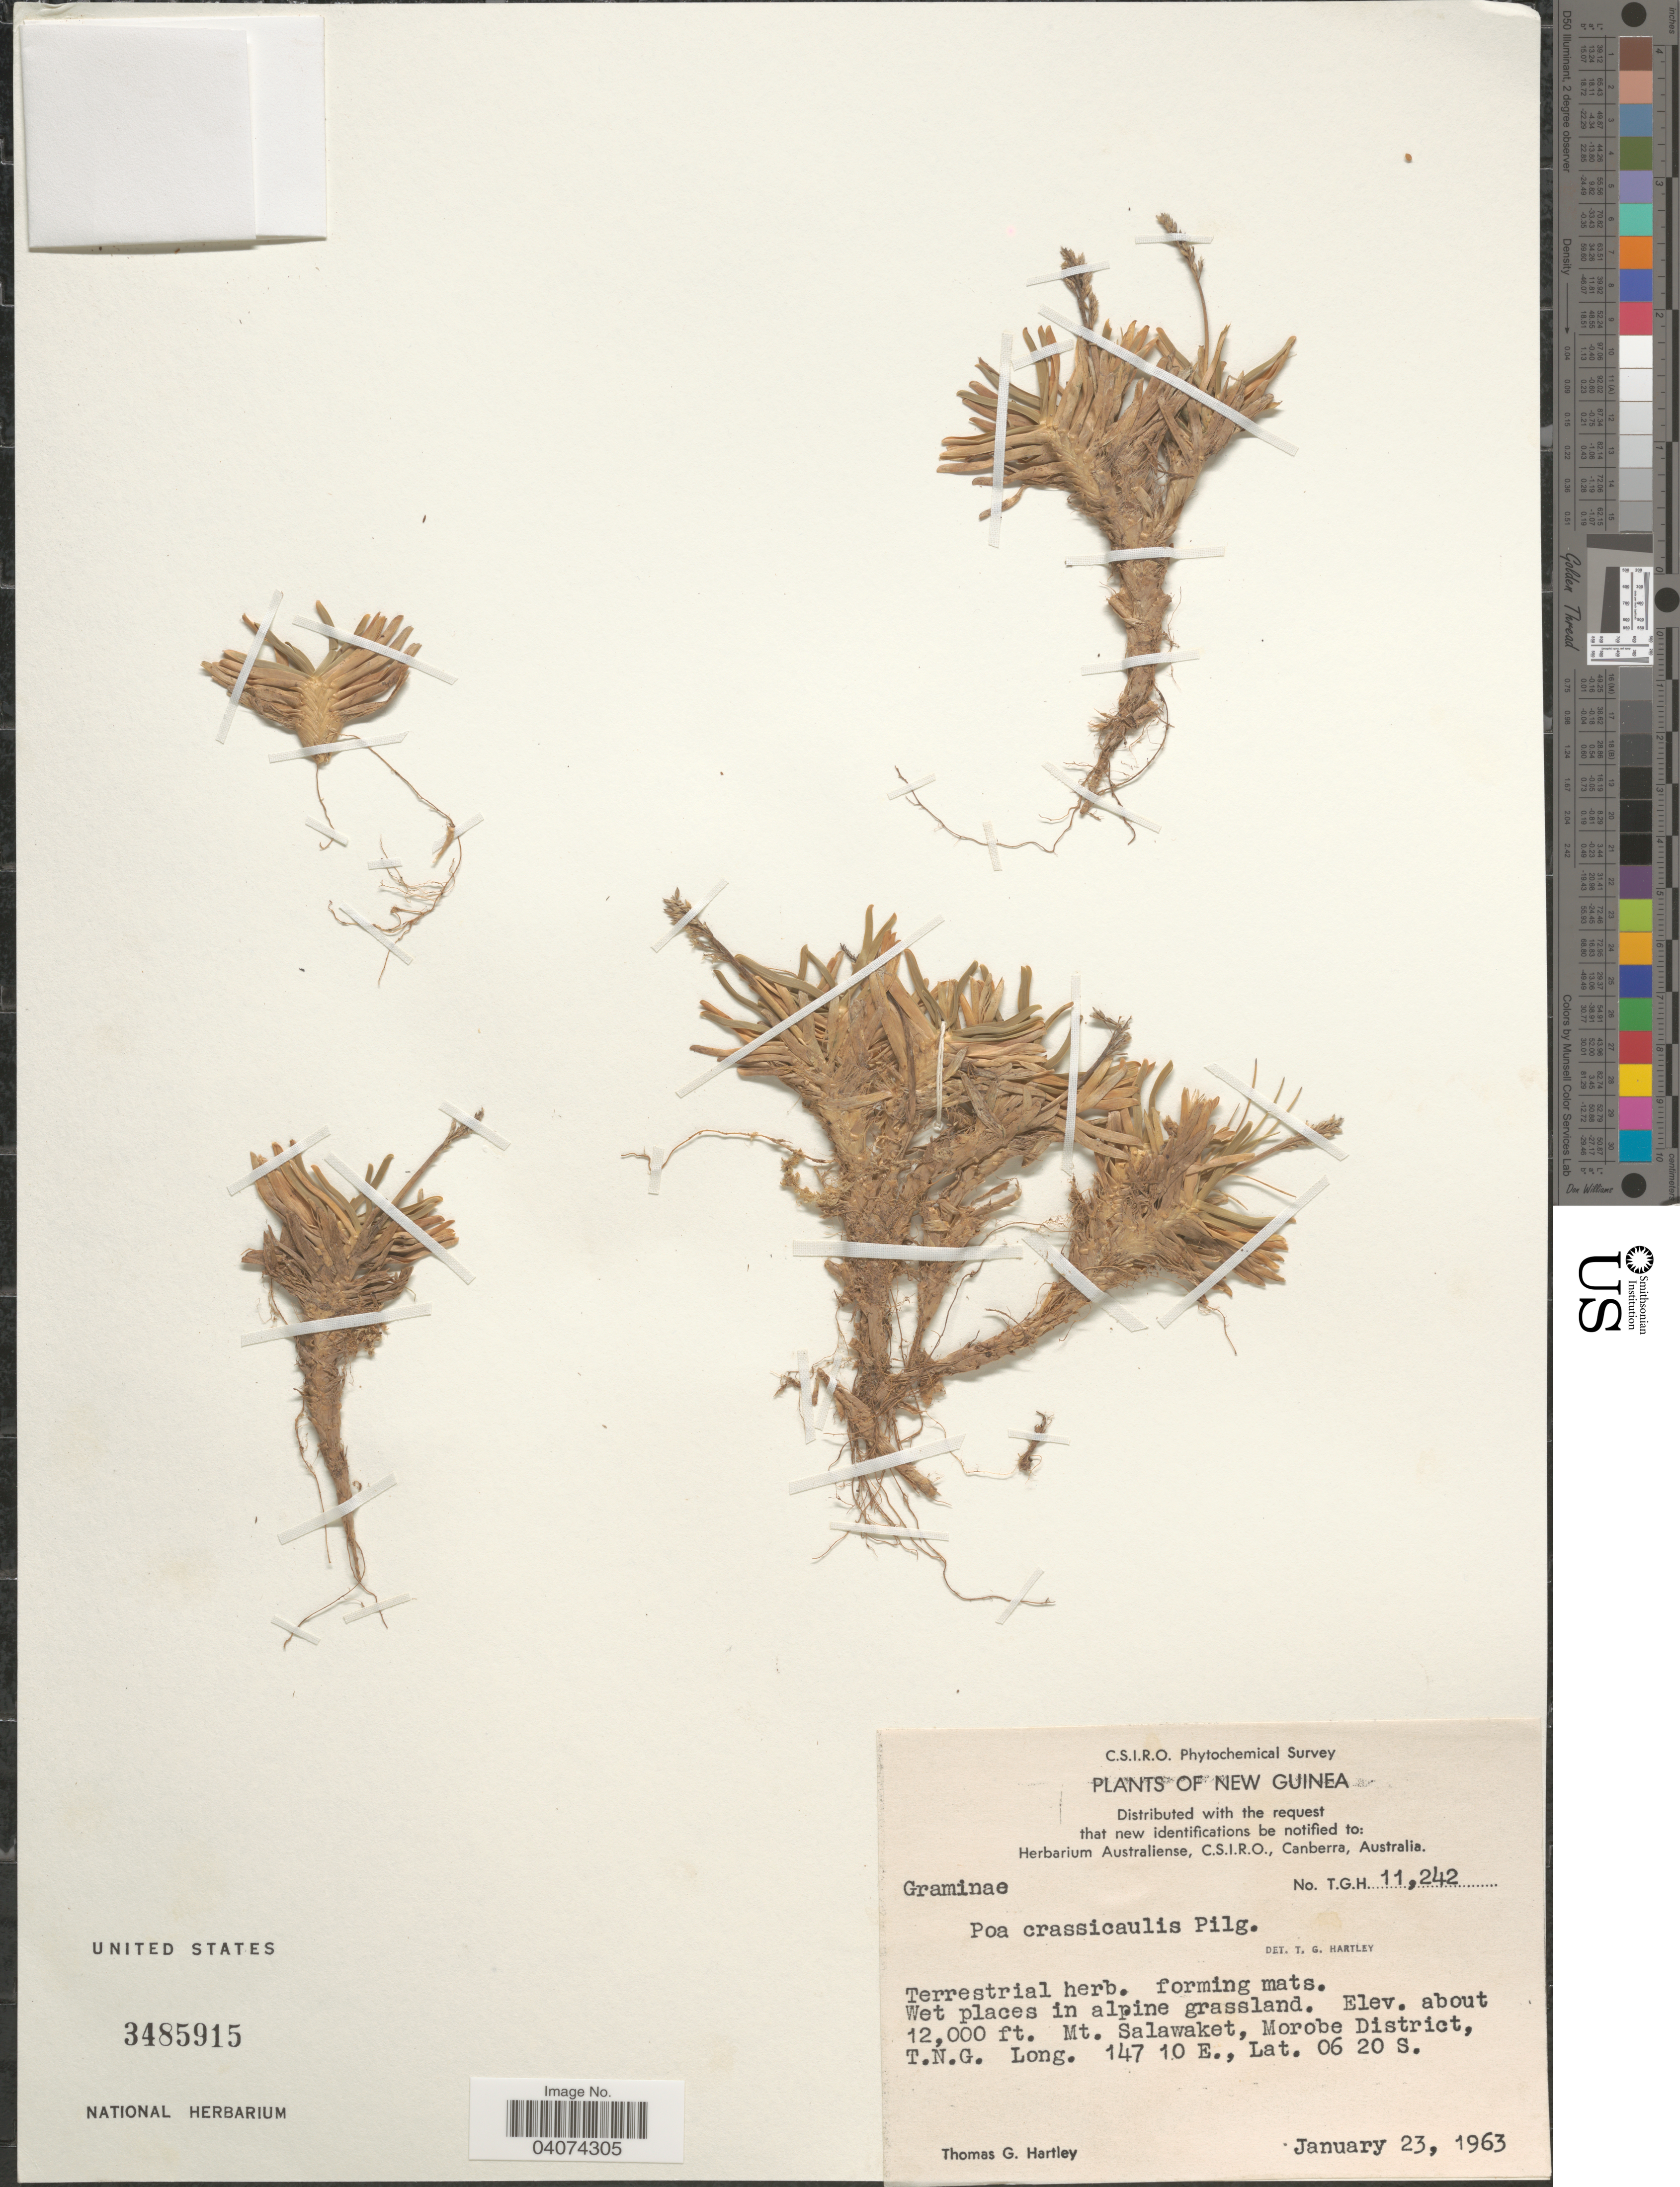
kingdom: Plantae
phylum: Tracheophyta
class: Liliopsida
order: Poales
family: Poaceae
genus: Poa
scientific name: Poa crassicaulis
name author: Pilg.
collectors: T. G. Hartley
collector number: TGH11242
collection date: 1963-01-23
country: Papua New Guinea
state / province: Morobe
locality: New Guinea. Mt. Salawaket, Morobe District, T.N.G.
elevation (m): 3658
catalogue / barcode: US 3485915